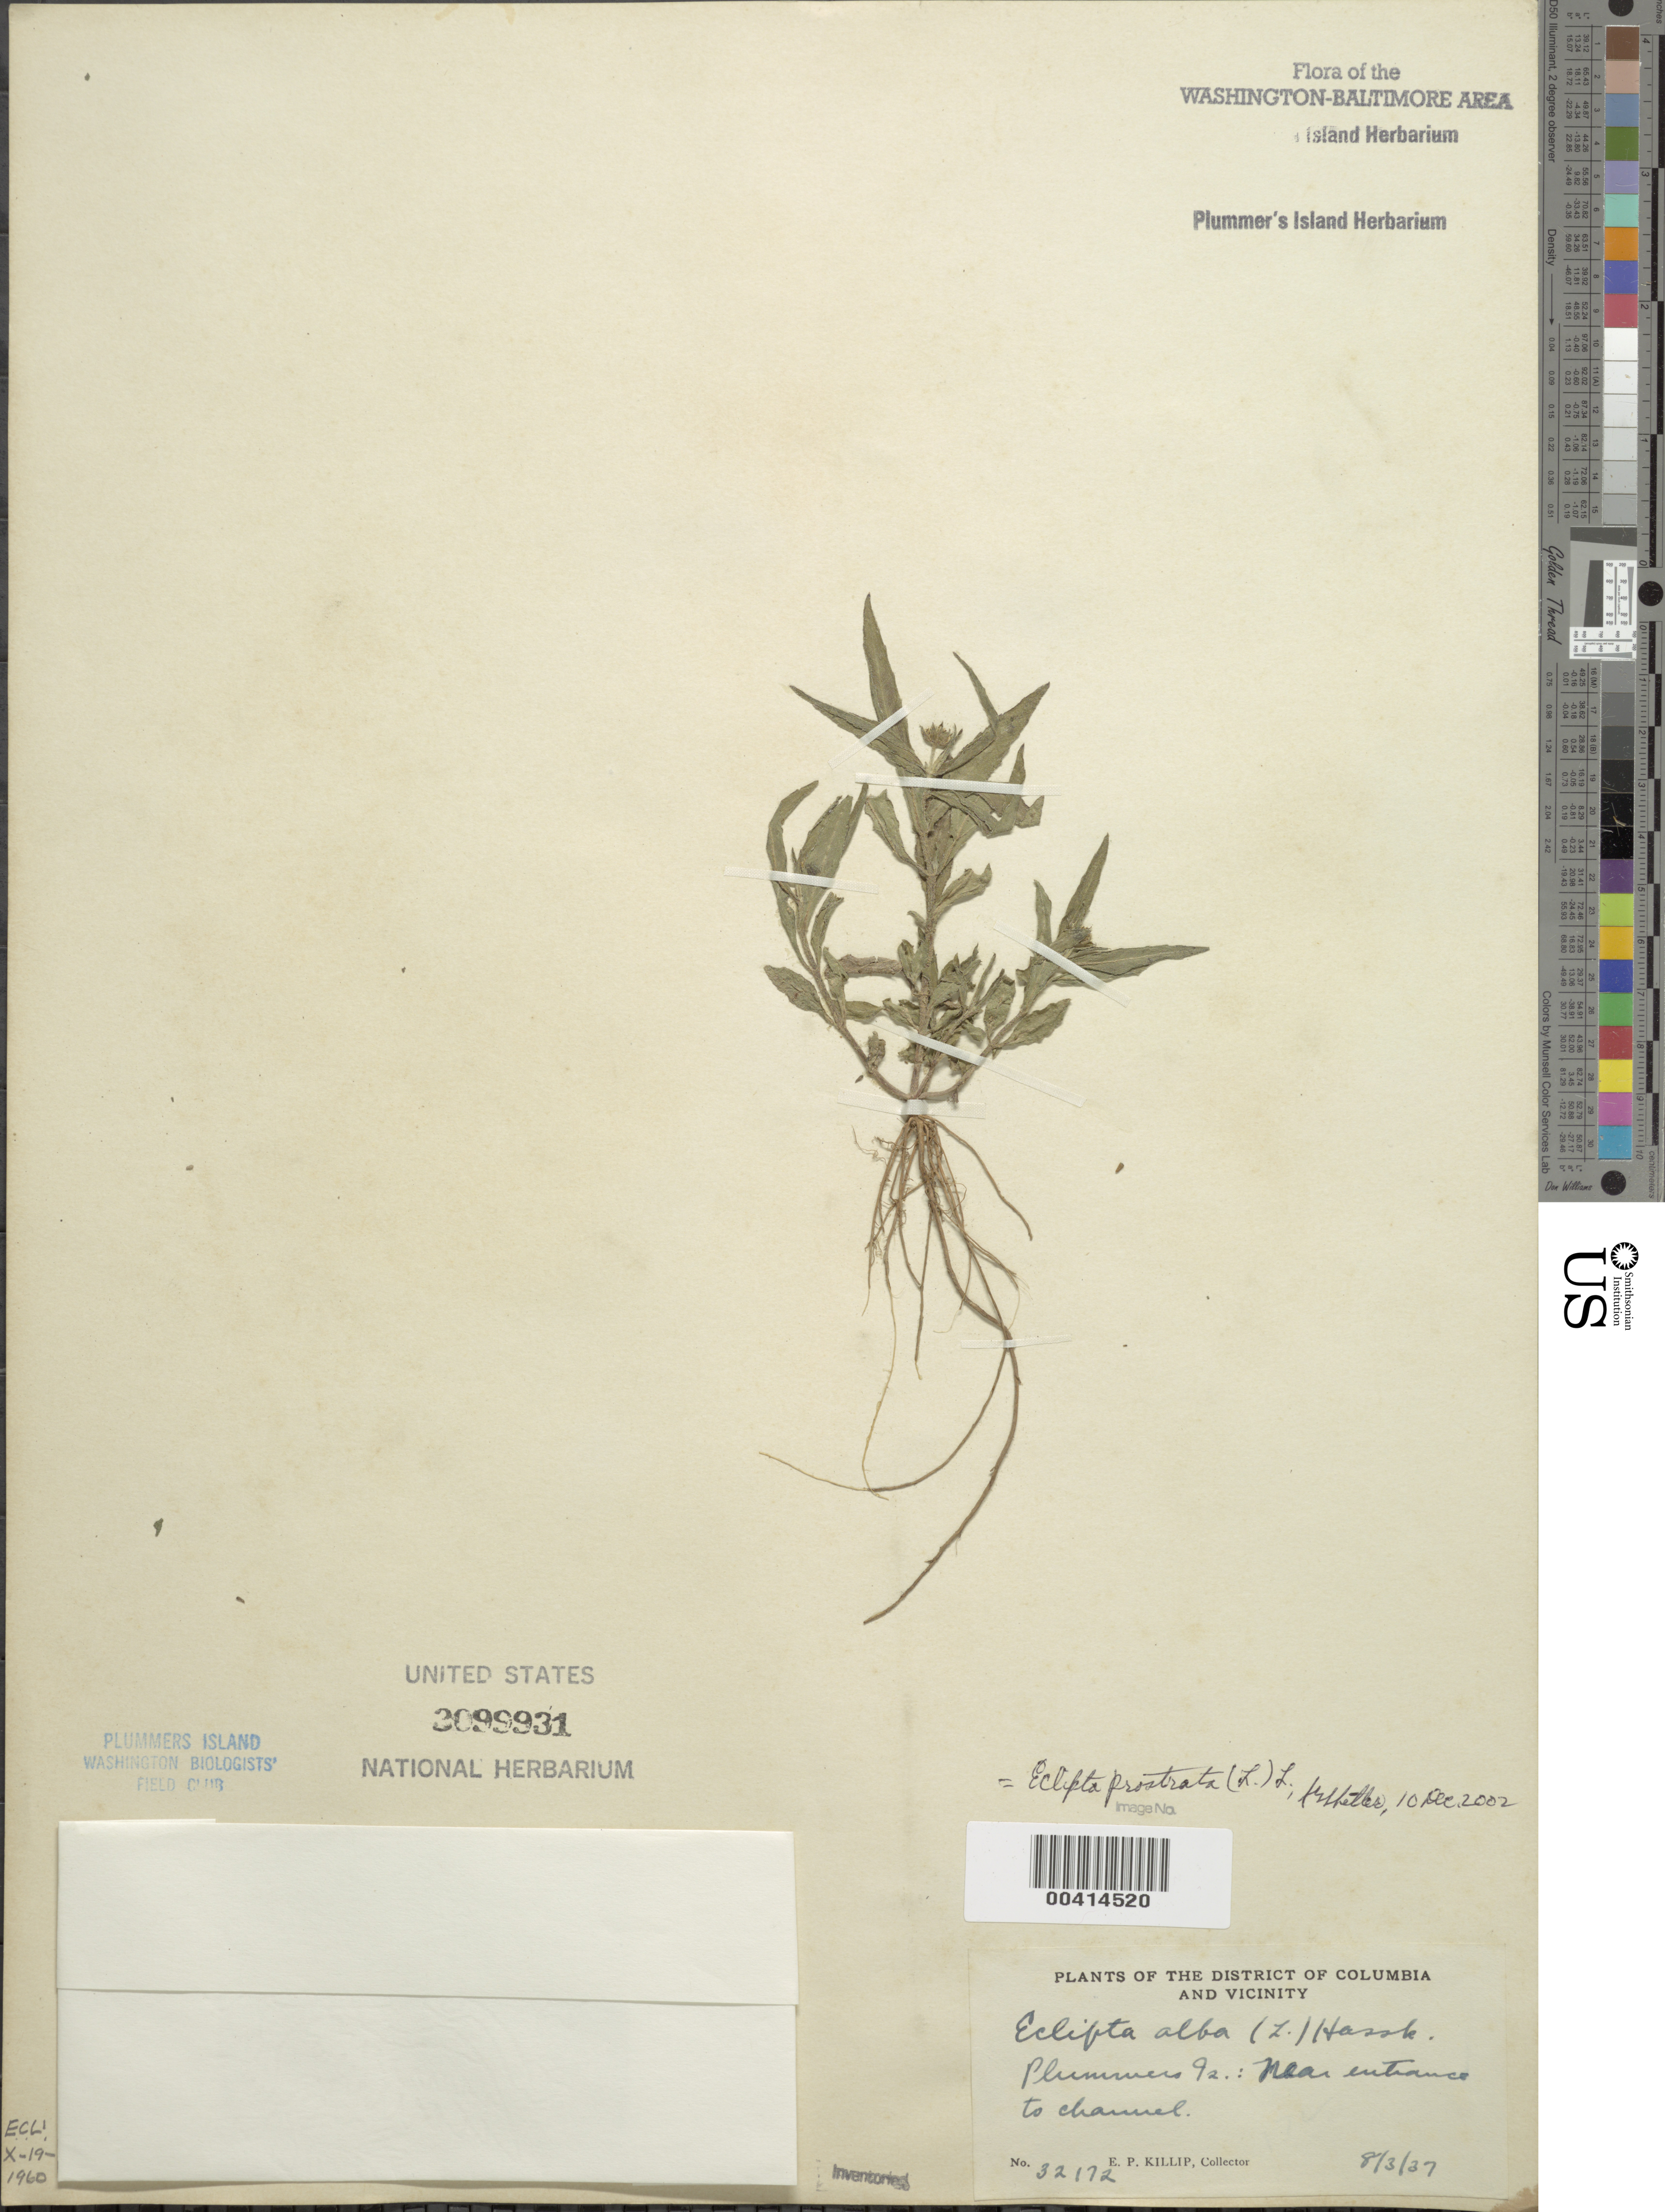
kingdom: Plantae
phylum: Tracheophyta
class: Magnoliopsida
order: Asterales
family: Asteraceae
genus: Eclipta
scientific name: Eclipta prostrata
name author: (L.) L.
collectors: E. P. Killip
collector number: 32172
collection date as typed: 03 Aug 1937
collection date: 1937-08-03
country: United States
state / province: Maryland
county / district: Montgomery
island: Plummers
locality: Plummer's Island; near entrance to channel C. & O. Canal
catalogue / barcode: US 3099931